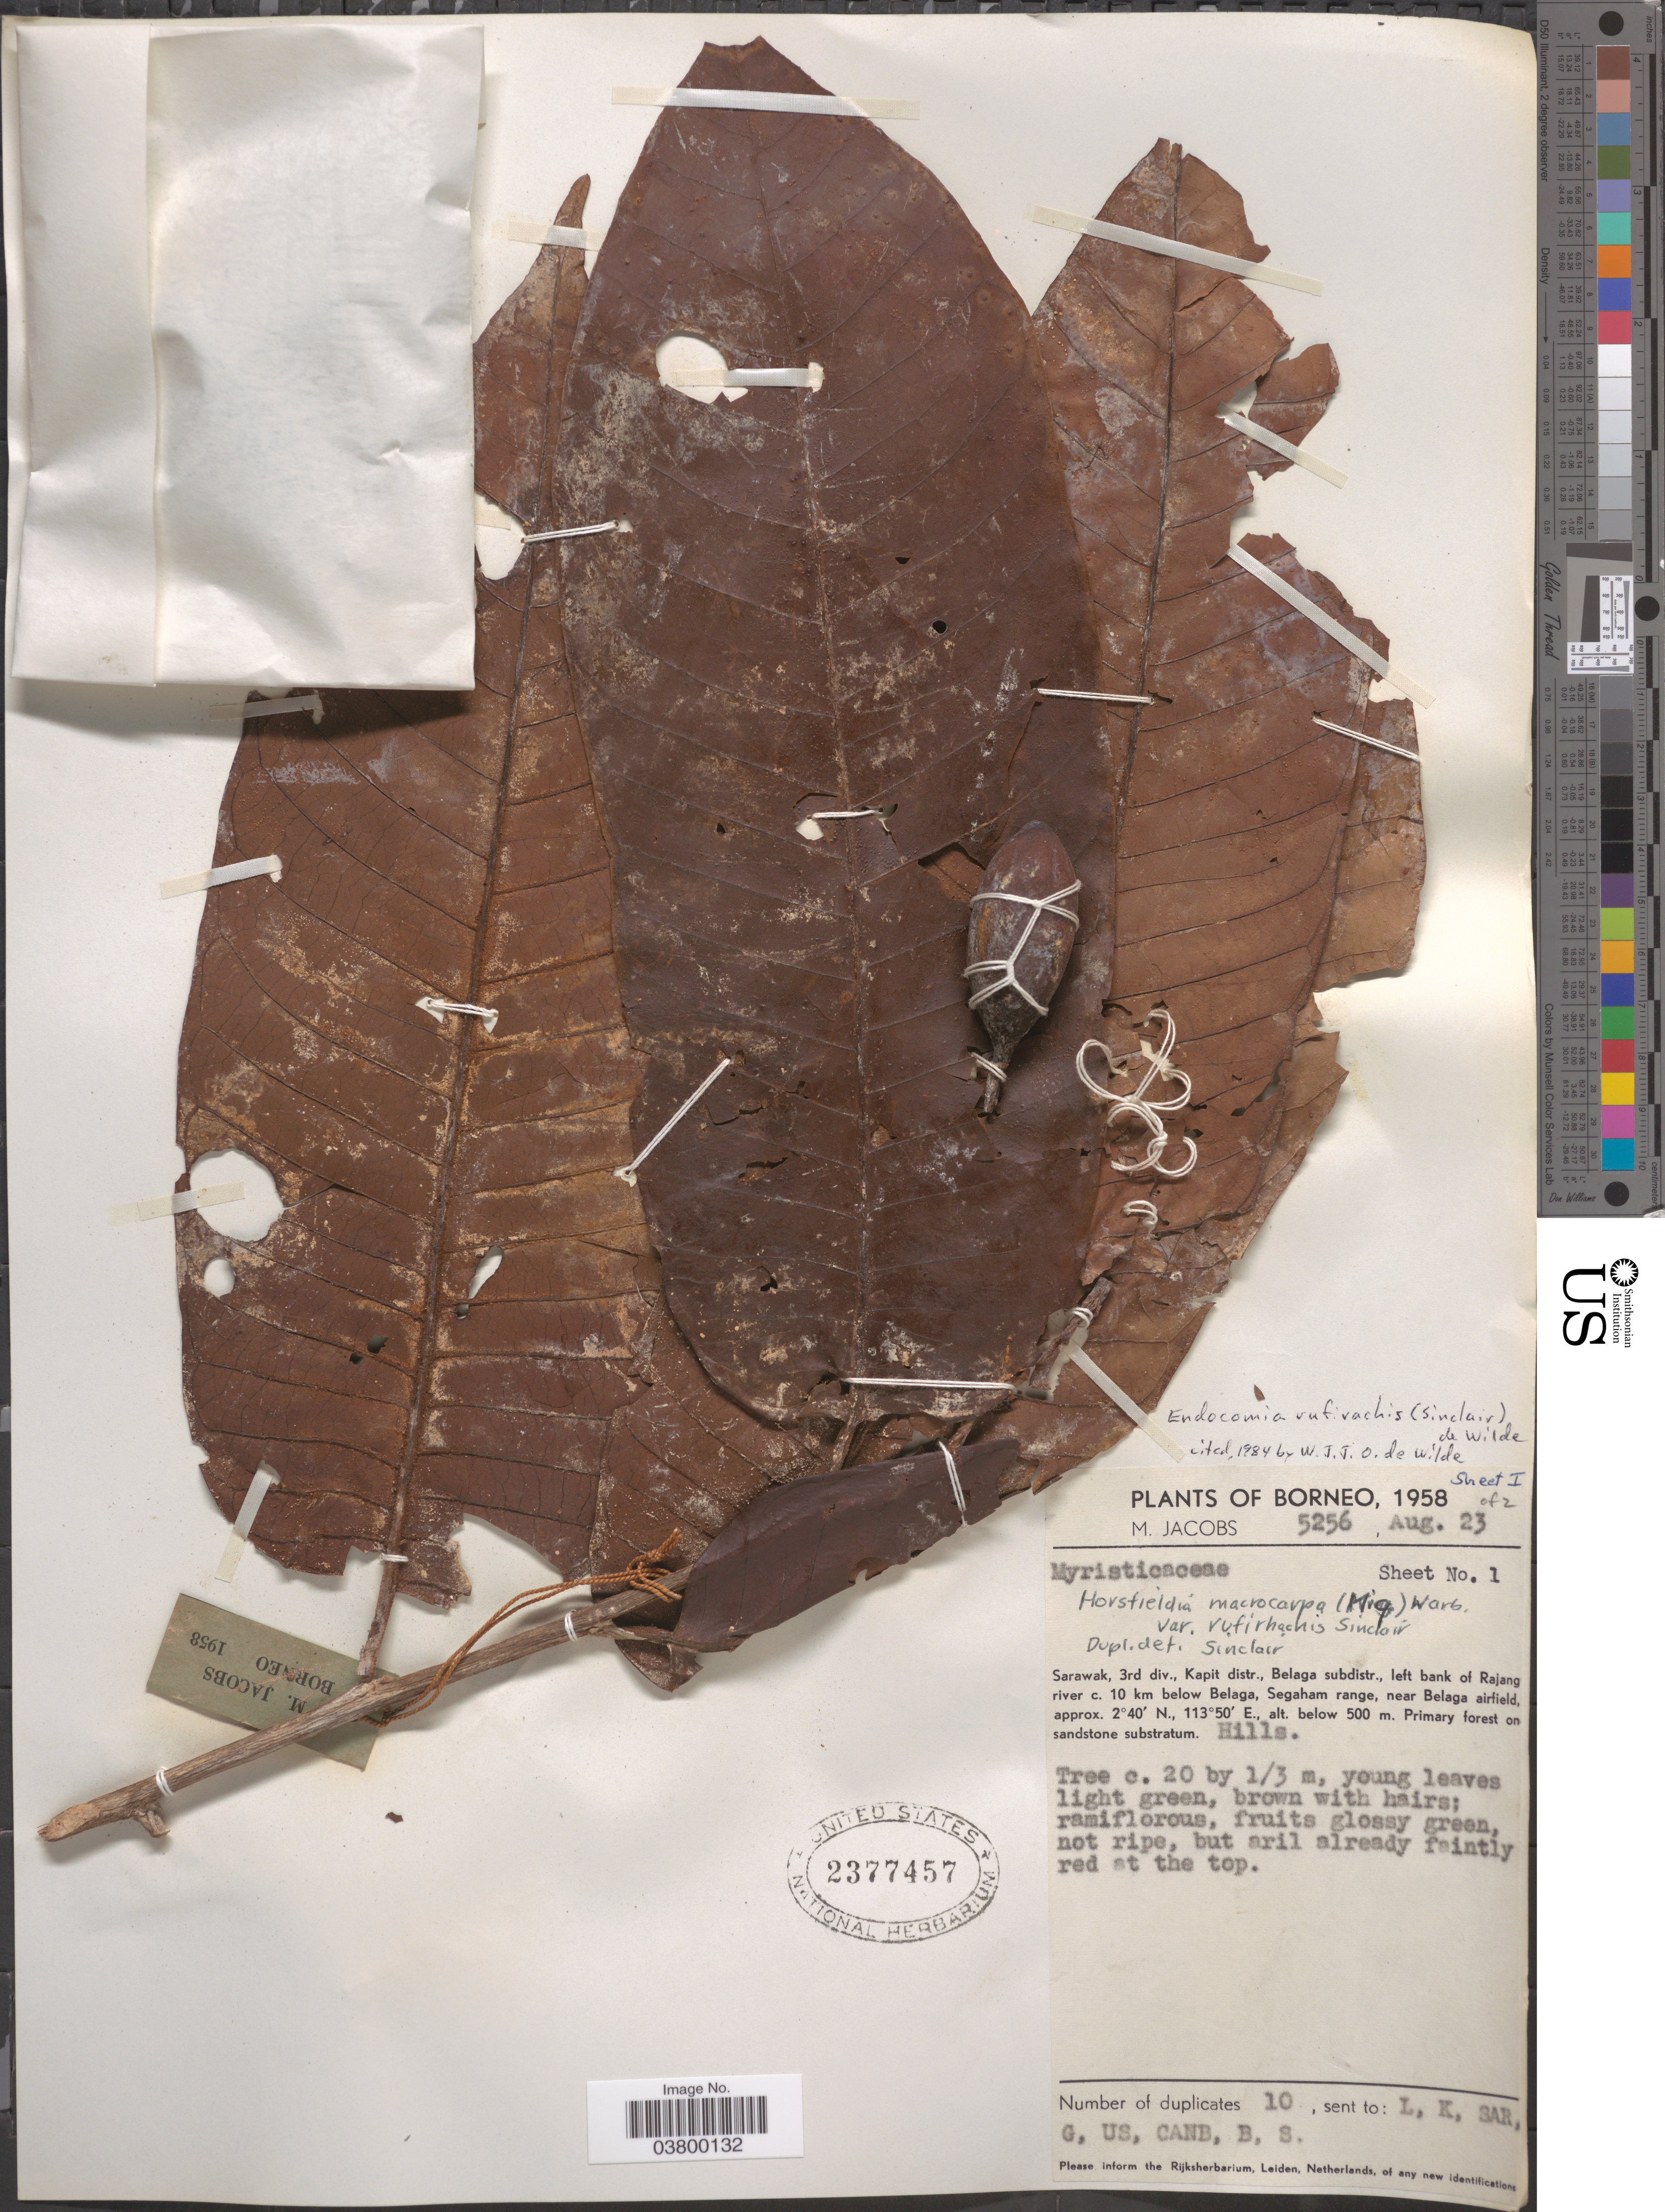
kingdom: Plantae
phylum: Tracheophyta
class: Magnoliopsida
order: Magnoliales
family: Myristicaceae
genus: Endocomia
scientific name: Endocomia rufirachis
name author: (J. Sinclair) W.J. de Wilde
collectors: M. Jacobs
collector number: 5256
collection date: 1958-08-23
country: Malaysia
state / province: Sarawak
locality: Borneo. 3rd div., Kapit distr., Belaga subdistr., left bank of Rajang river c. 10 km below Belaga, Segaham range, near Belaga airfield.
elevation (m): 500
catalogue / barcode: US 2377457